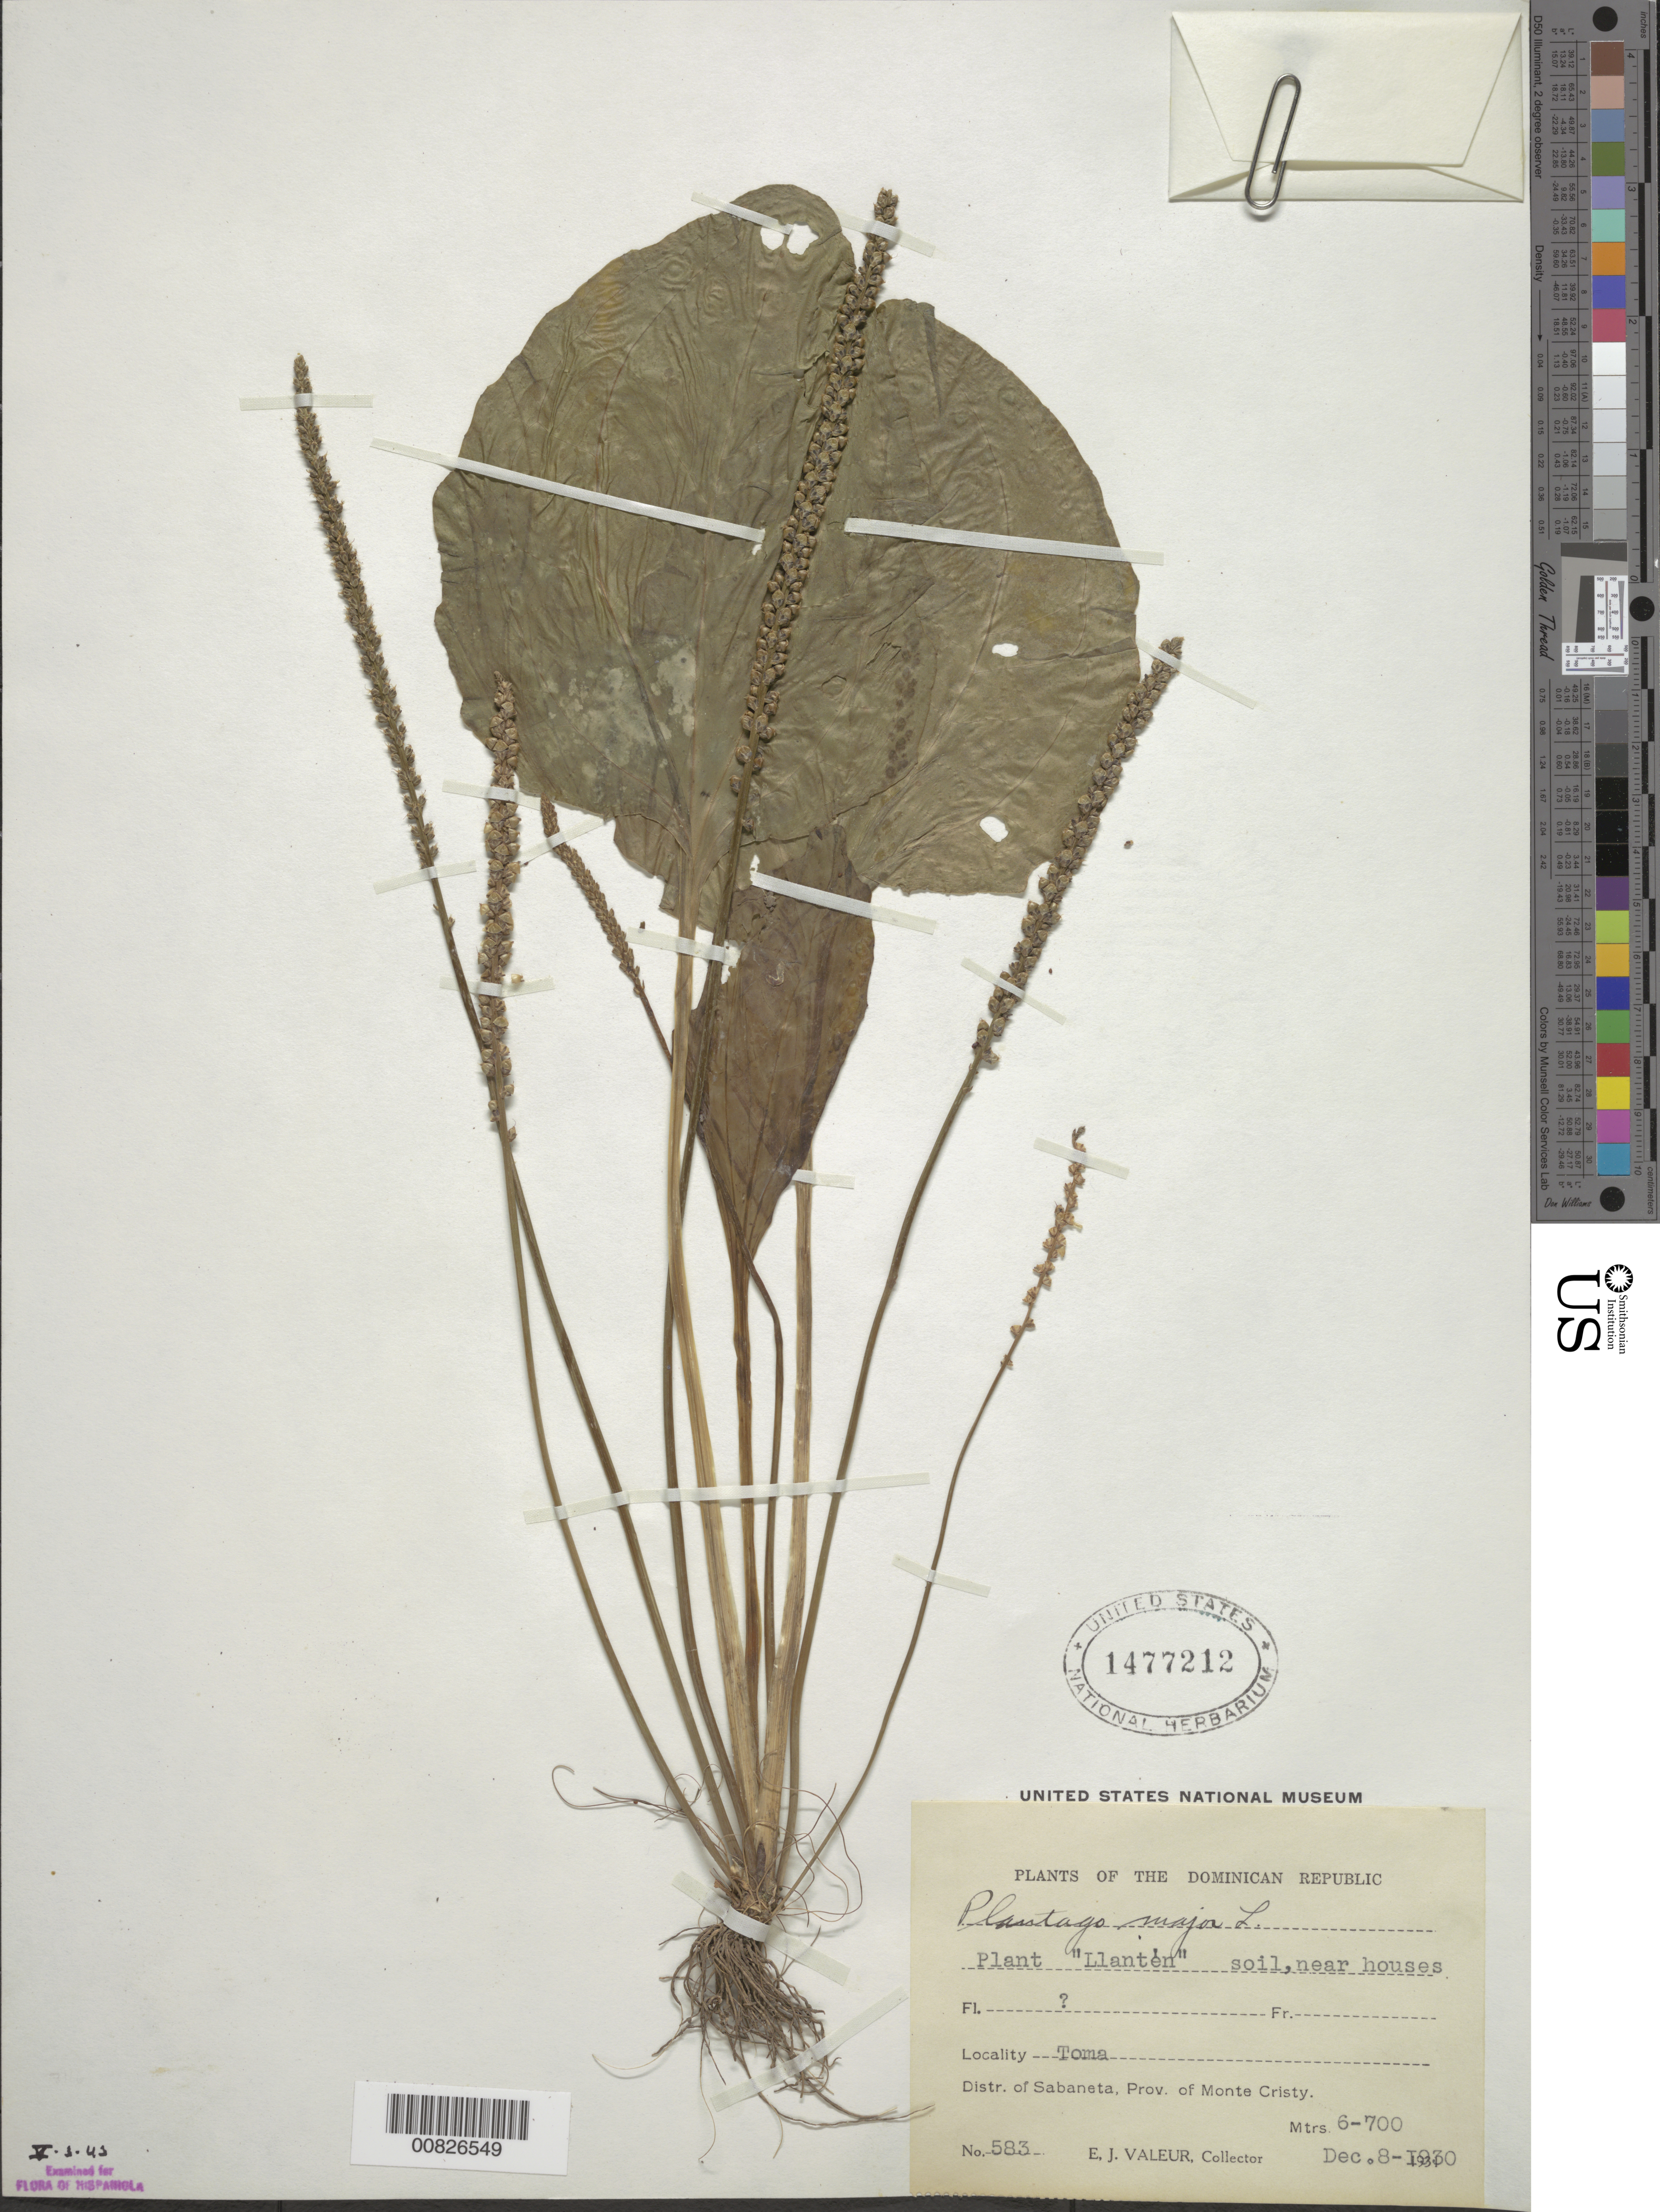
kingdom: Plantae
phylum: Tracheophyta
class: Magnoliopsida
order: Lamiales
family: Plantaginaceae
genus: Plantago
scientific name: Plantago major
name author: L.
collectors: E. Valeur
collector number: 583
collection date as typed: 08 Dec 1930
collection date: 1930-12-08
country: Dominican Republic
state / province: Monte Cristi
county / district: Sabaneta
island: Hispaniola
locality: Toma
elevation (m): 600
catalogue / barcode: US 1477212